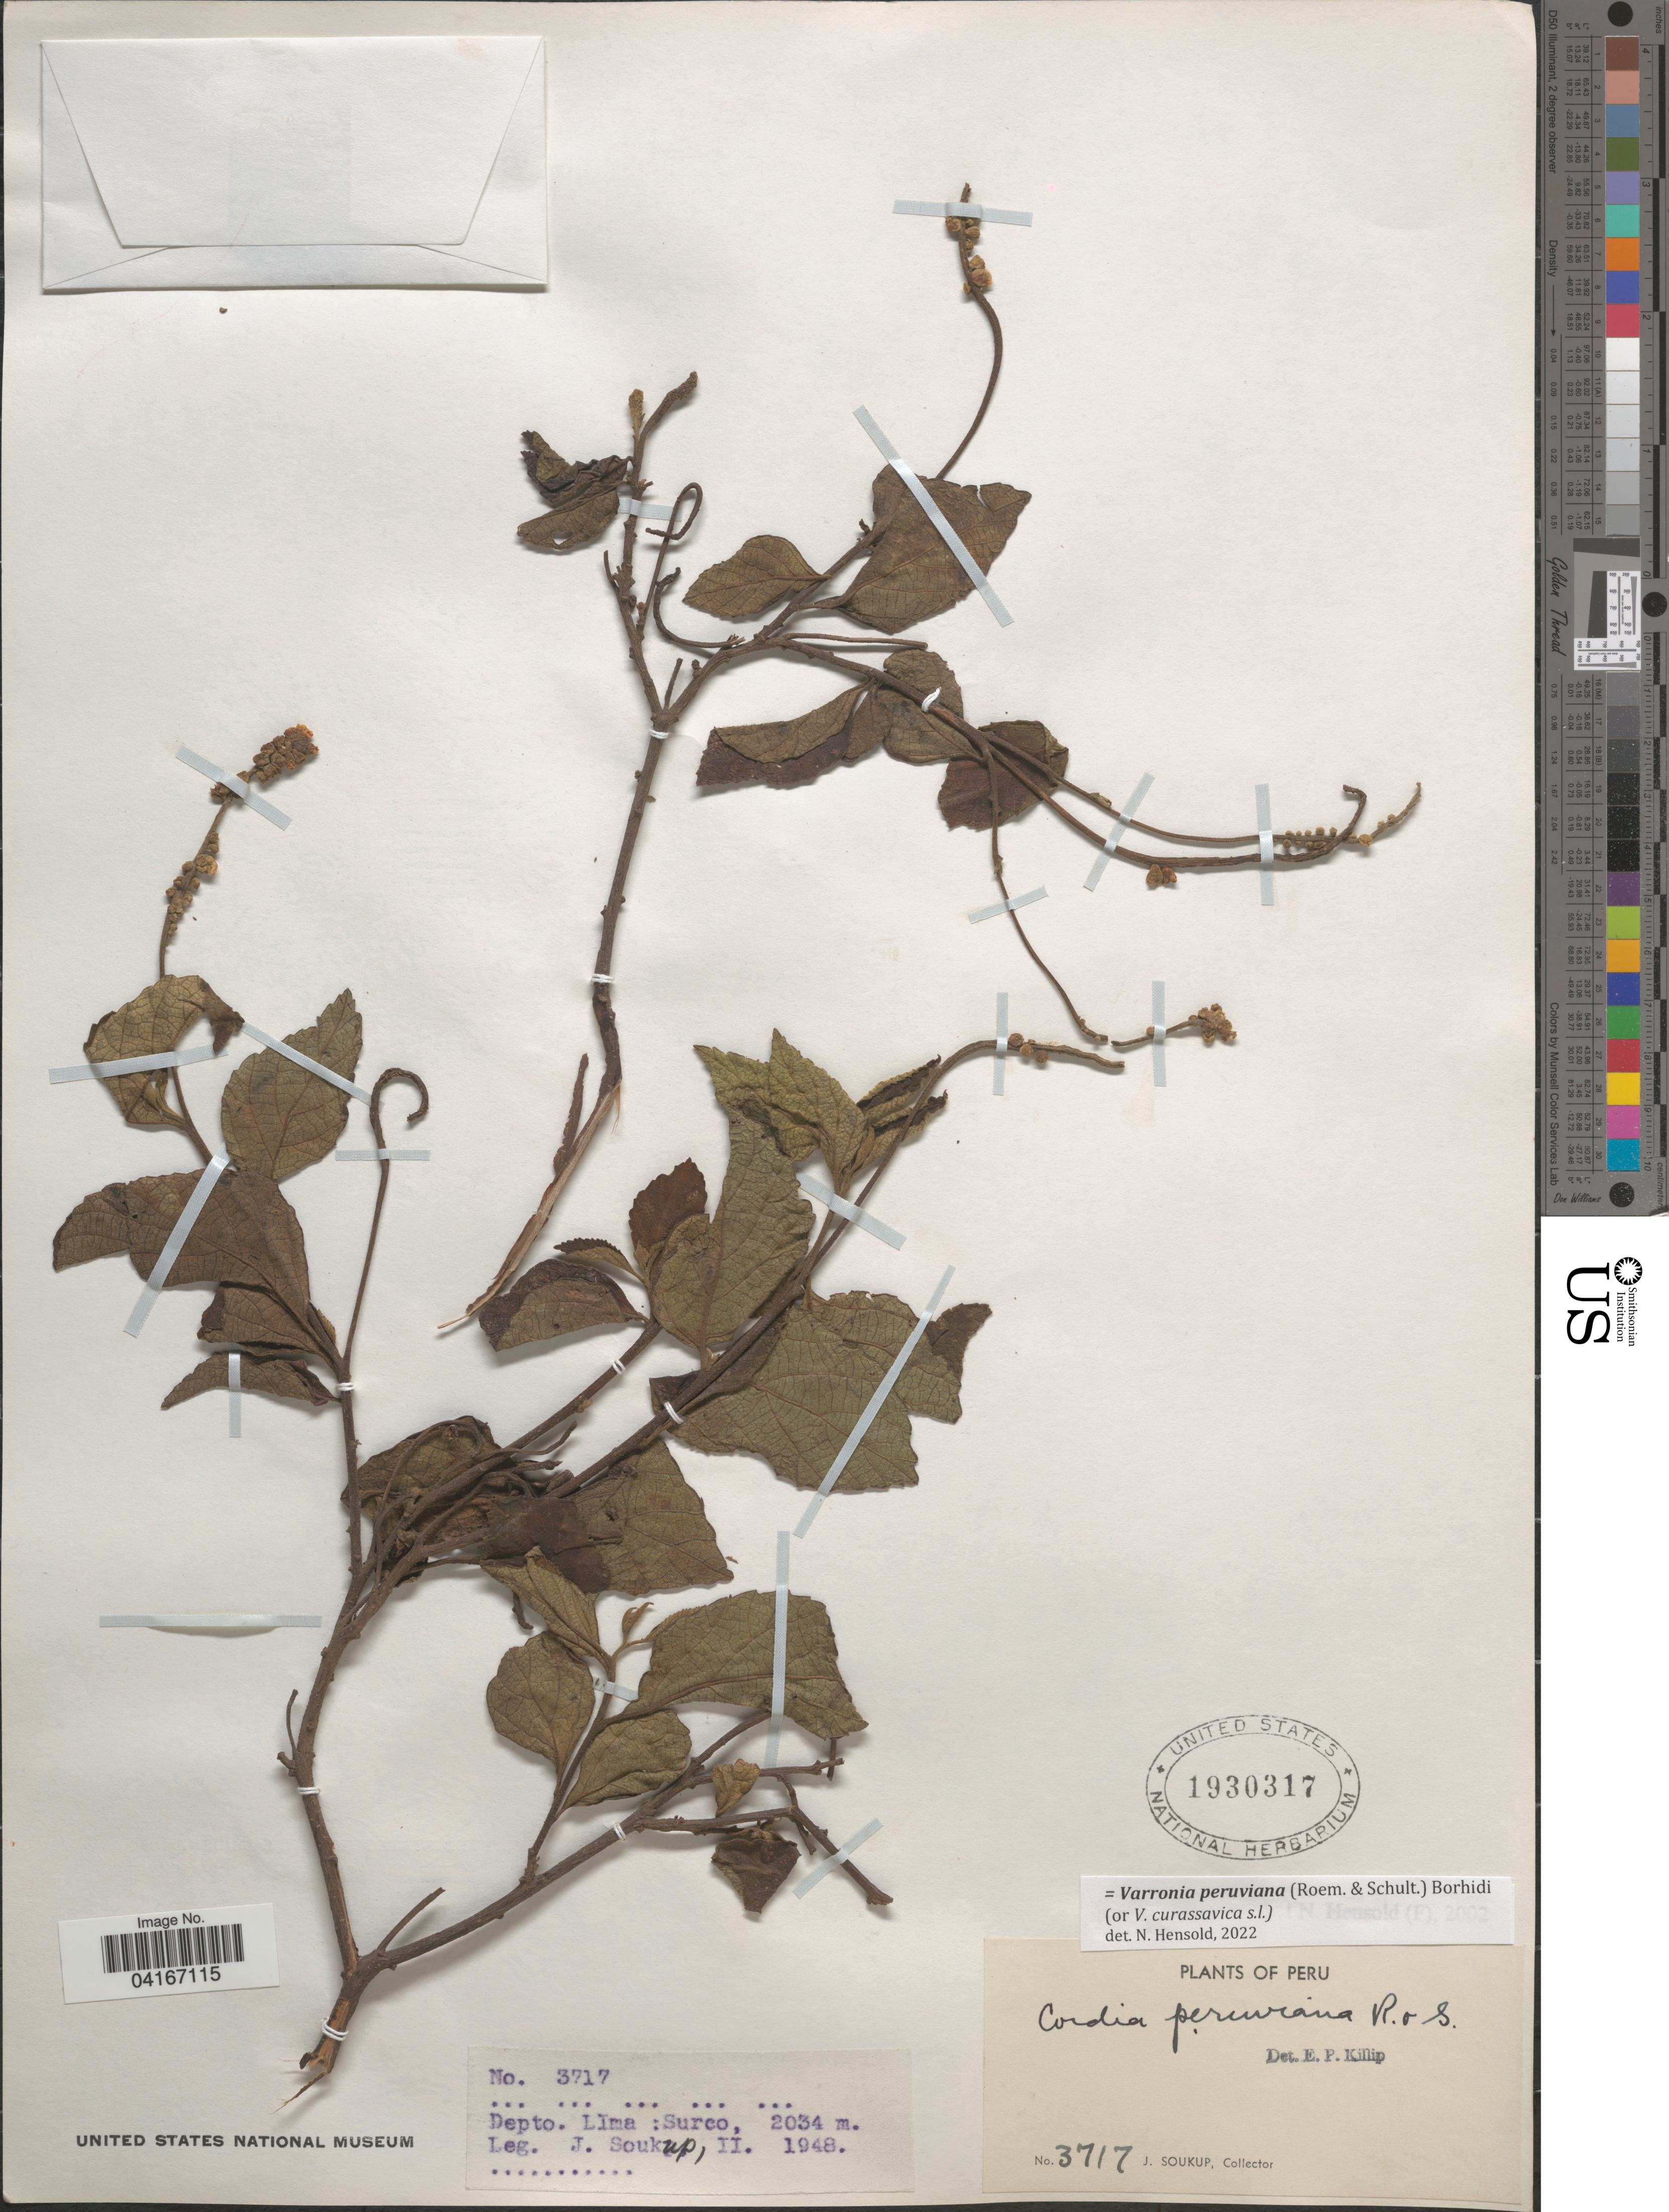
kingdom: Plantae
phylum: Tracheophyta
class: Magnoliopsida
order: Boraginales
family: Cordiaceae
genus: Varronia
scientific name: Varronia peruviana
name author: (Roem. & Schult.) Borhidi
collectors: J. Soukup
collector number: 3717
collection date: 1948-02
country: Peru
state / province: Lima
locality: Depto. Lima: Surco.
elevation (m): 2034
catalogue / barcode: US 1930317